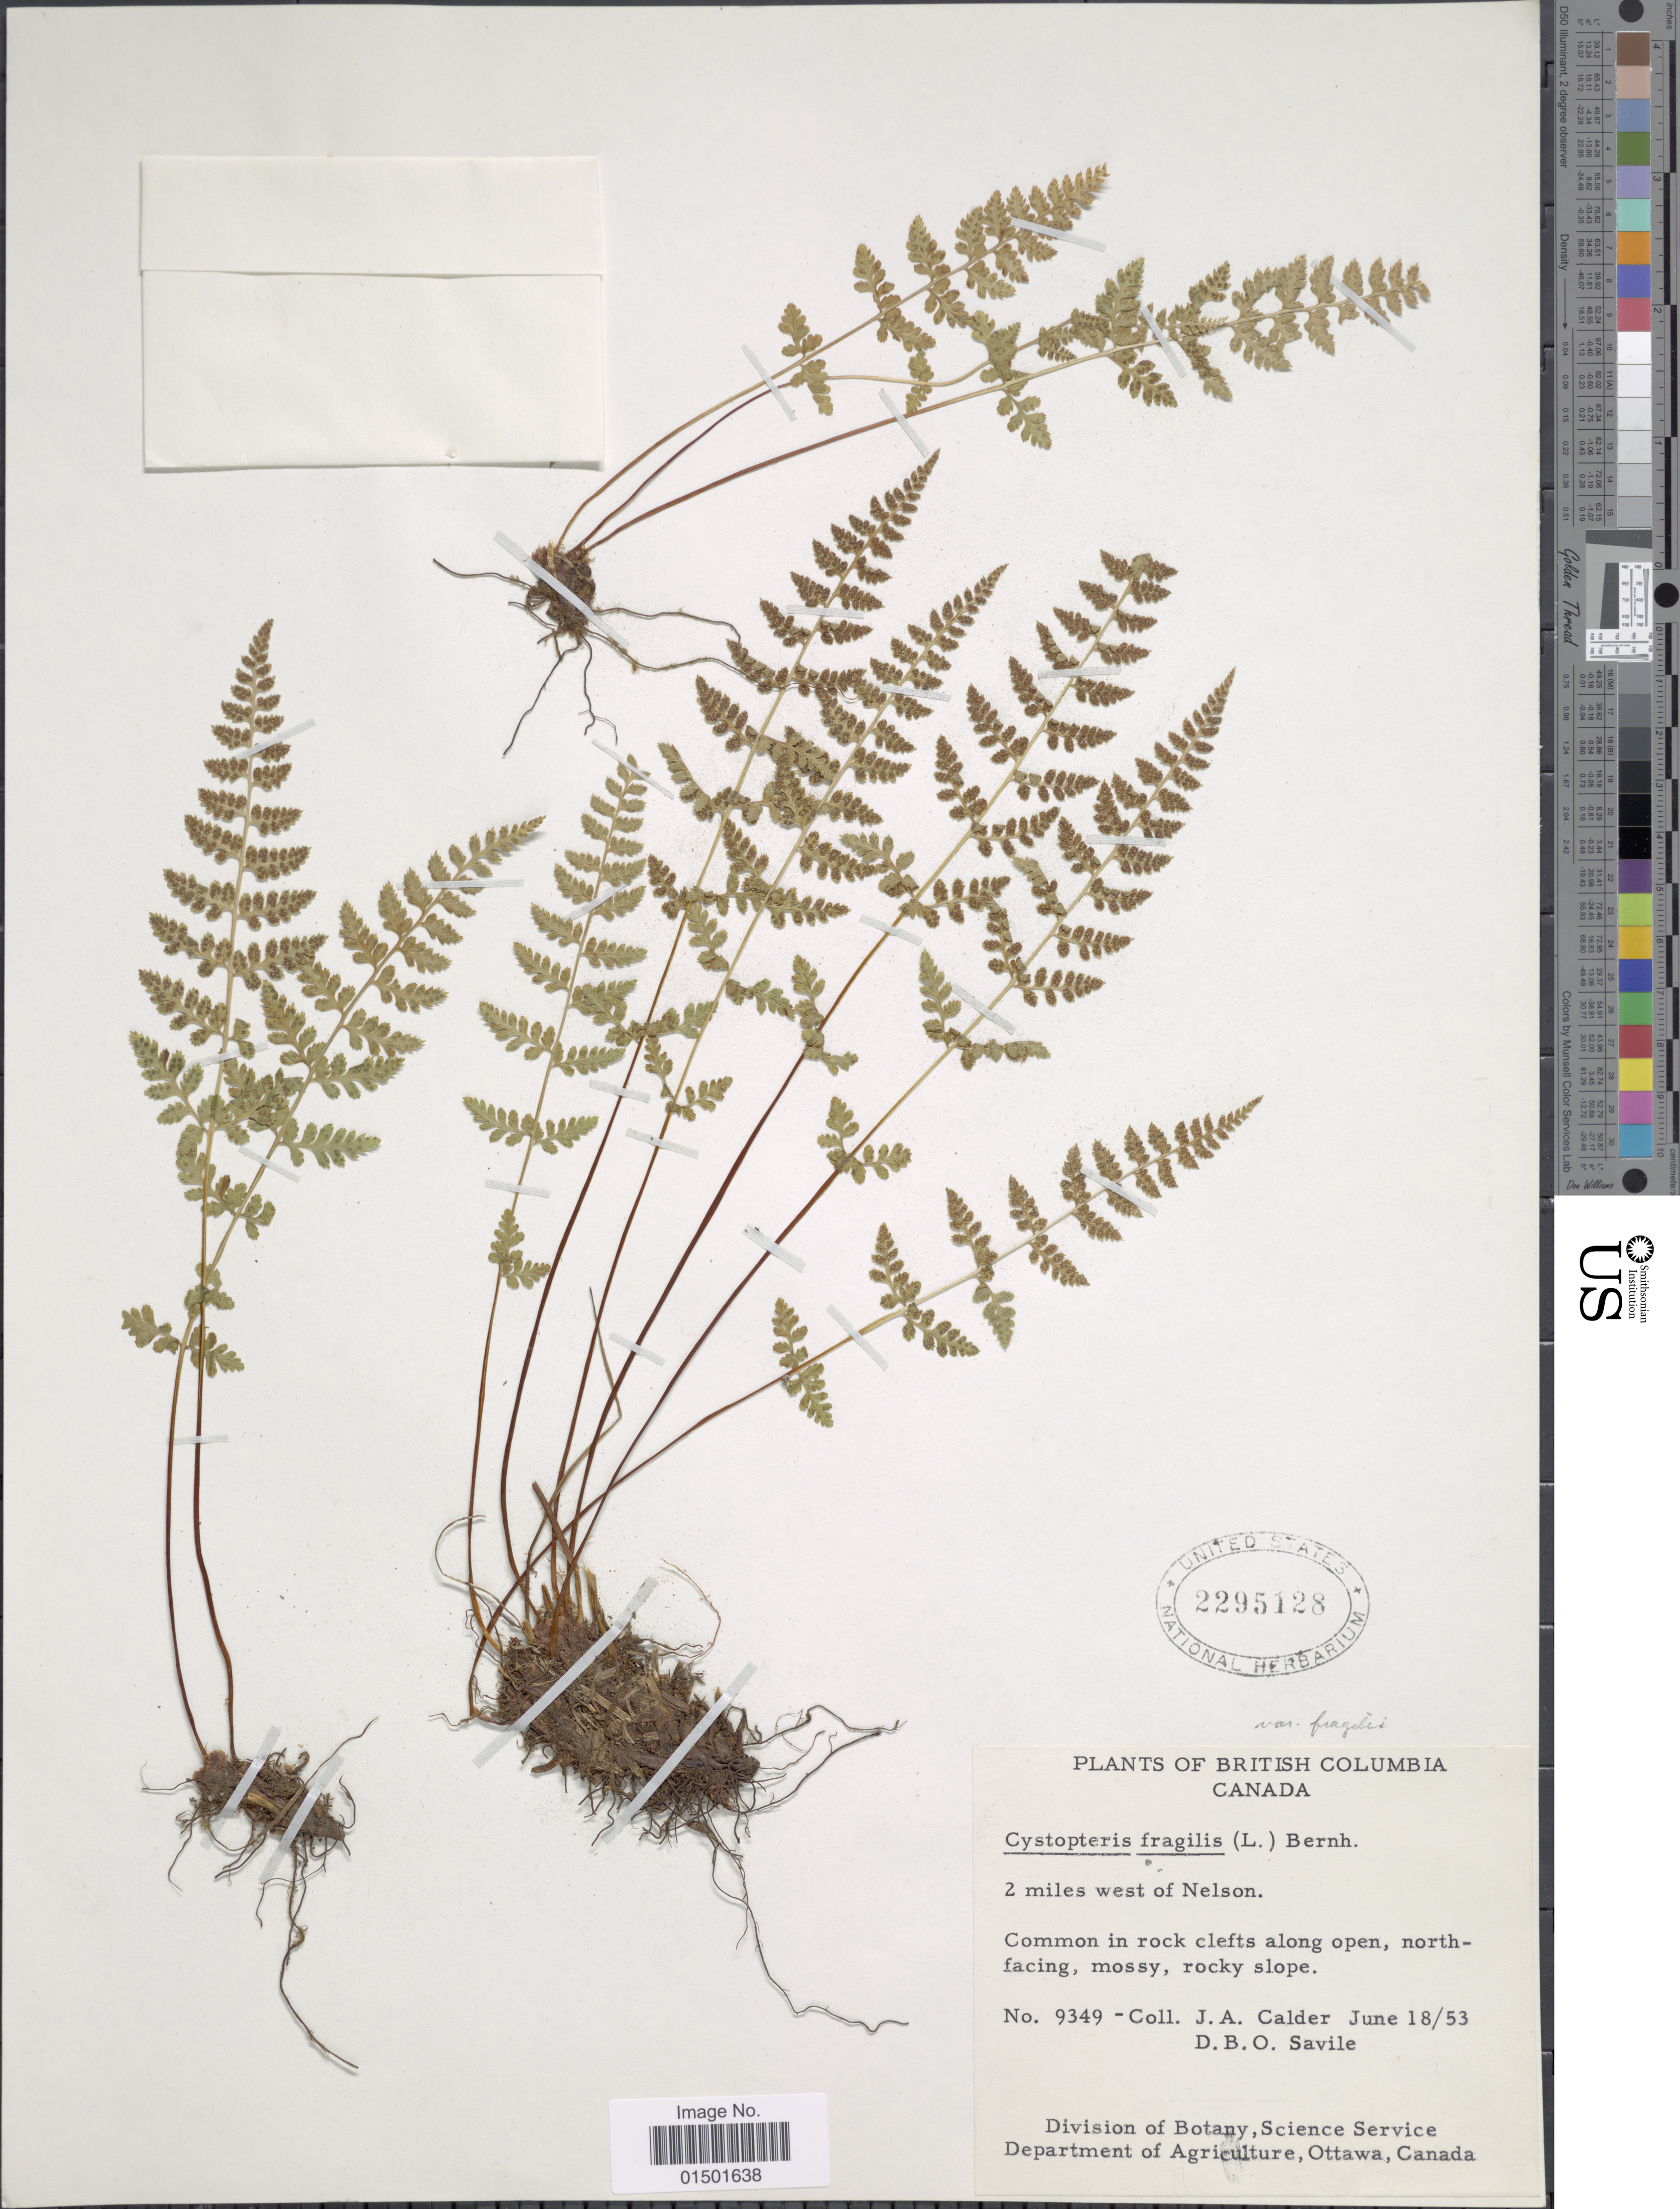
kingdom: Plantae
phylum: Tracheophyta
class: Polypodiopsida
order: Polypodiales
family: Cystopteridaceae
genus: Cystopteris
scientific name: Cystopteris fragilis var. fragilis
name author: (L.) Bernh.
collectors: J. A. Calder & D. Savile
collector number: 9349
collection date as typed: Transcribed d/m/y: 18/6/53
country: Canada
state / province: British Columbia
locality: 2 miles west of Nelson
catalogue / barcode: US 2295128